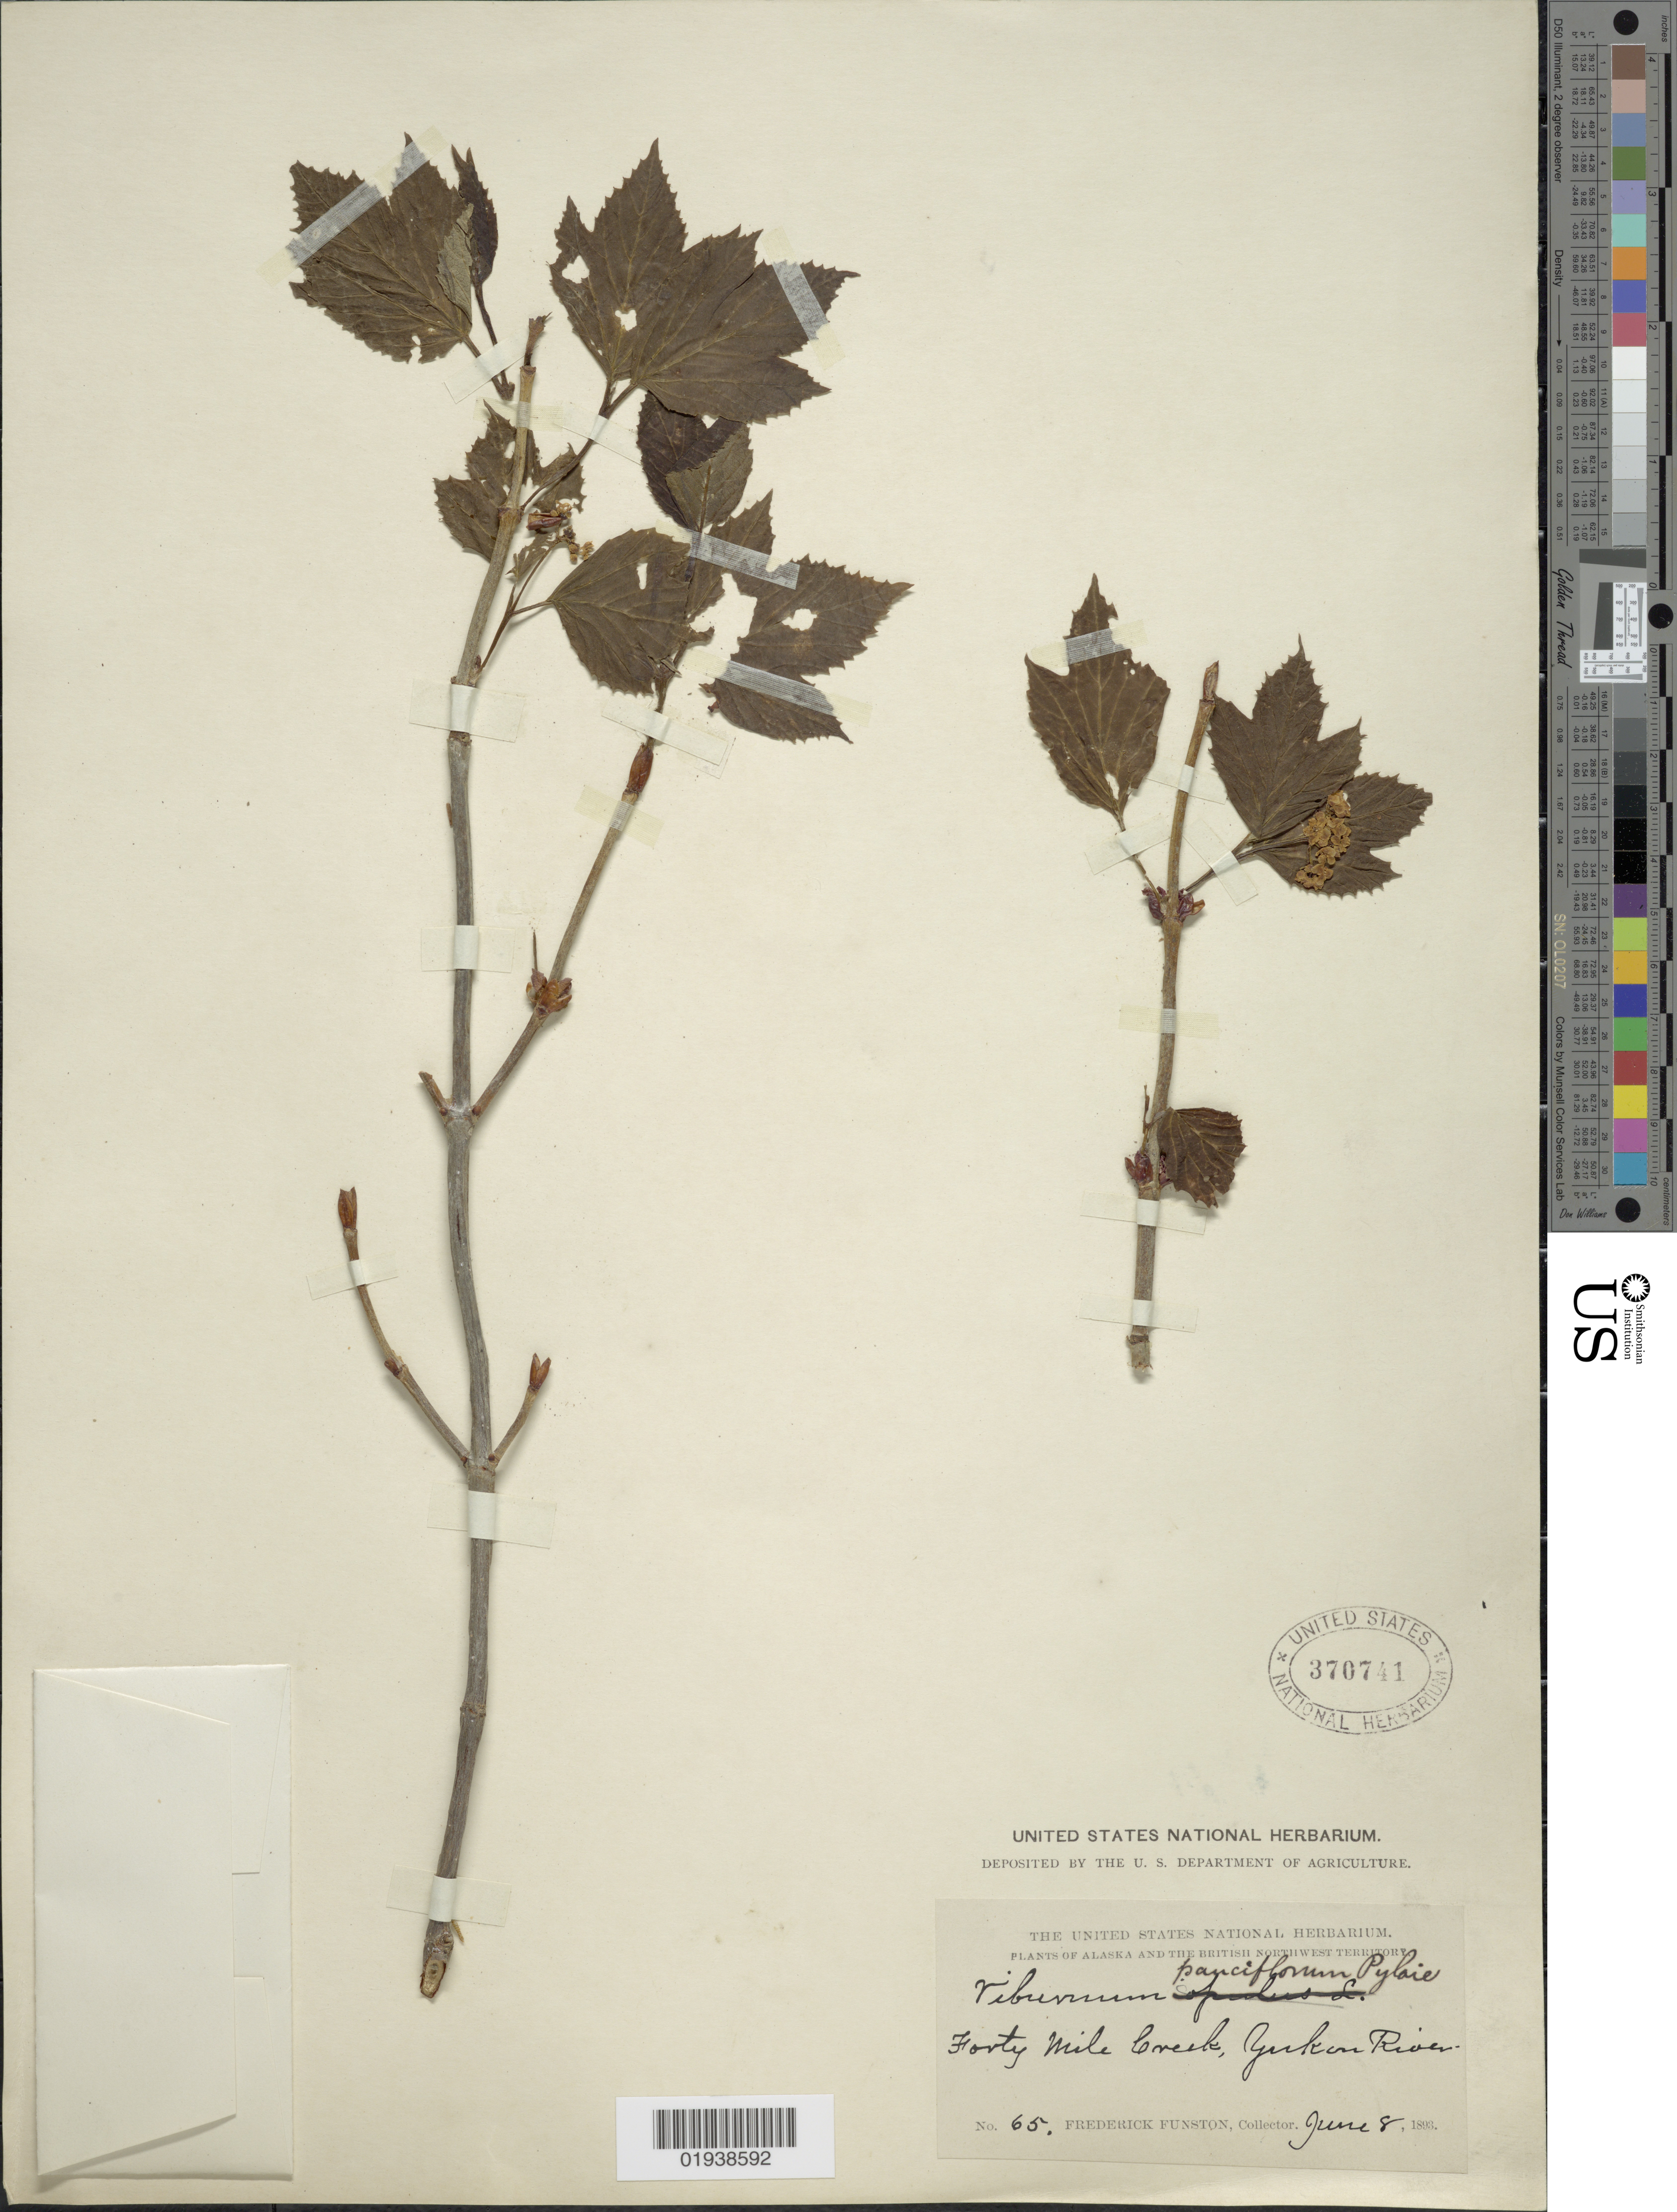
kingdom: Plantae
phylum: Tracheophyta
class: Magnoliopsida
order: Dipsacales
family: Viburnaceae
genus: Viburnum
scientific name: Viburnum edule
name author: (Michx.) Raf.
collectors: F. Funston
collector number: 65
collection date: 1893-06-08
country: United States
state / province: Alaska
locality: Alaska and The British Northwest Territory, Forty Mile Creek, Yukon River.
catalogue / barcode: US 370741